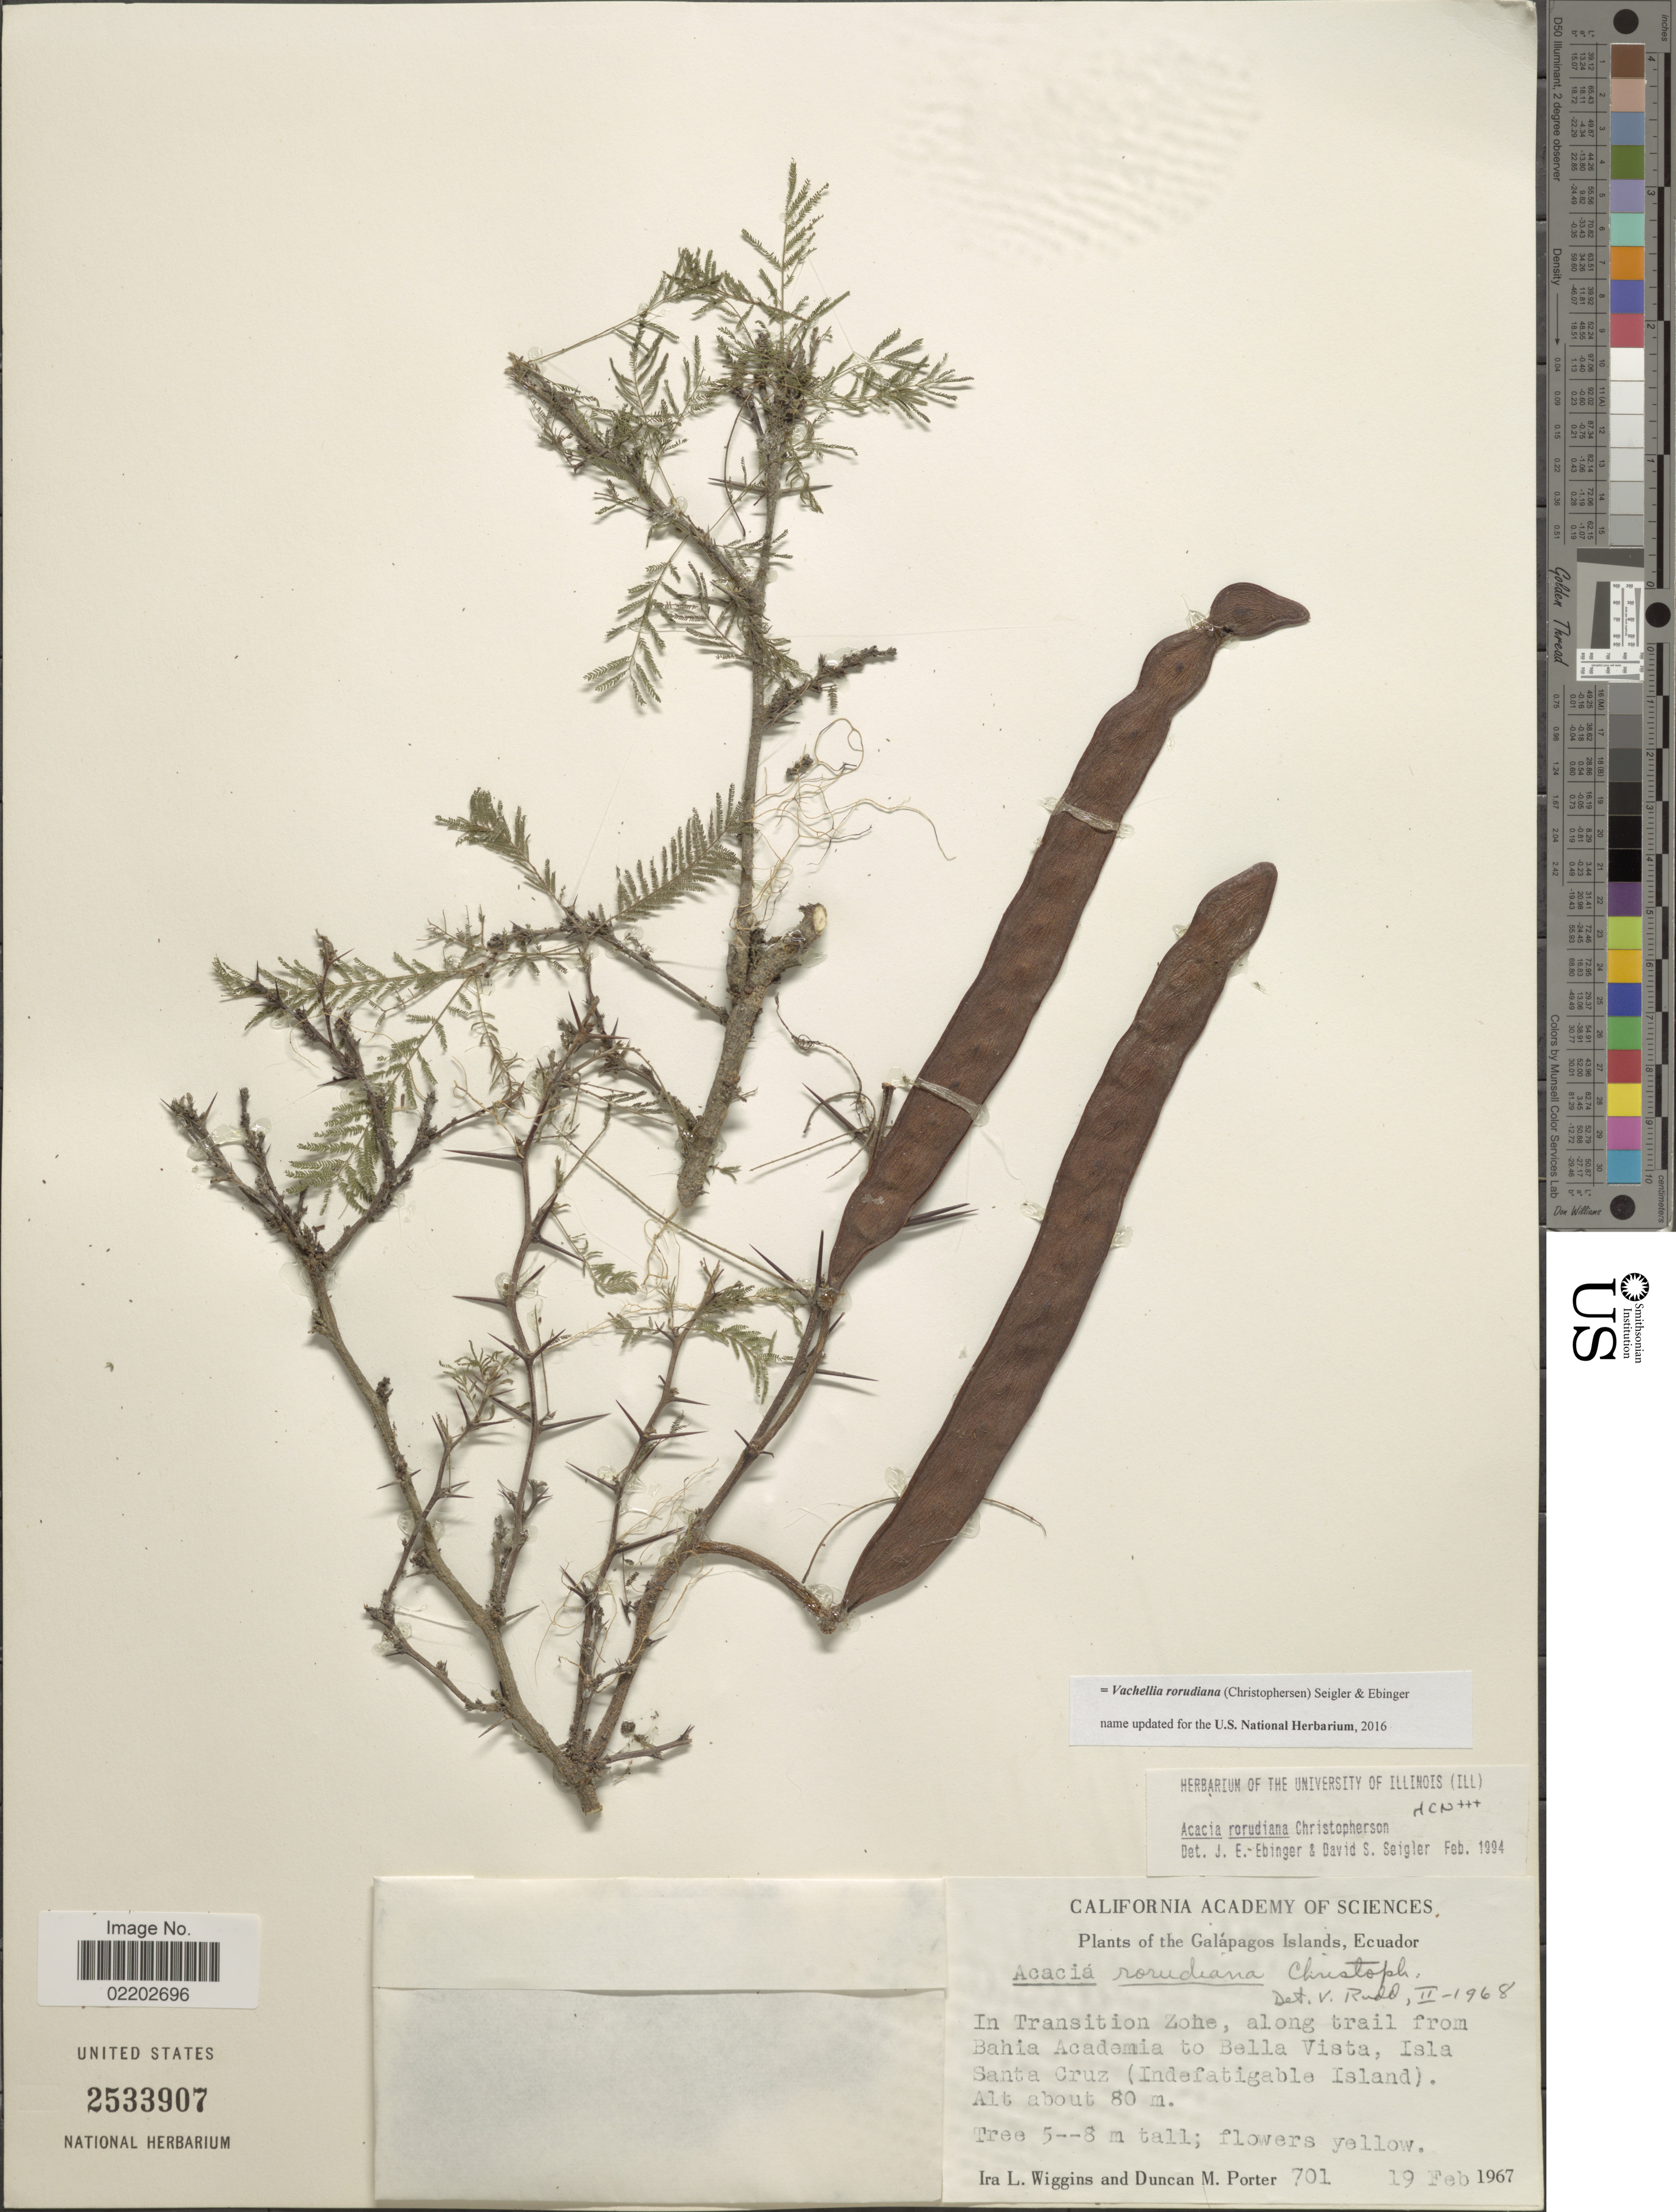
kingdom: Plantae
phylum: Tracheophyta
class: Magnoliopsida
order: Fabales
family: Fabaceae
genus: Vachellia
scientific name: Vachellia rorudiana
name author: (Christoph.) Seigler & Ebinger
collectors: I. L. Wiggins & D. Porter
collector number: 701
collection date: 1967-02-19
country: Ecuador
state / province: Colón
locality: Galápagos Islands, in Transition Zohe, along trail from Bahia Academia to Bella Vista, Isla Santa Cruz (Indefatigable Island)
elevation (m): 80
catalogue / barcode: US 2533907